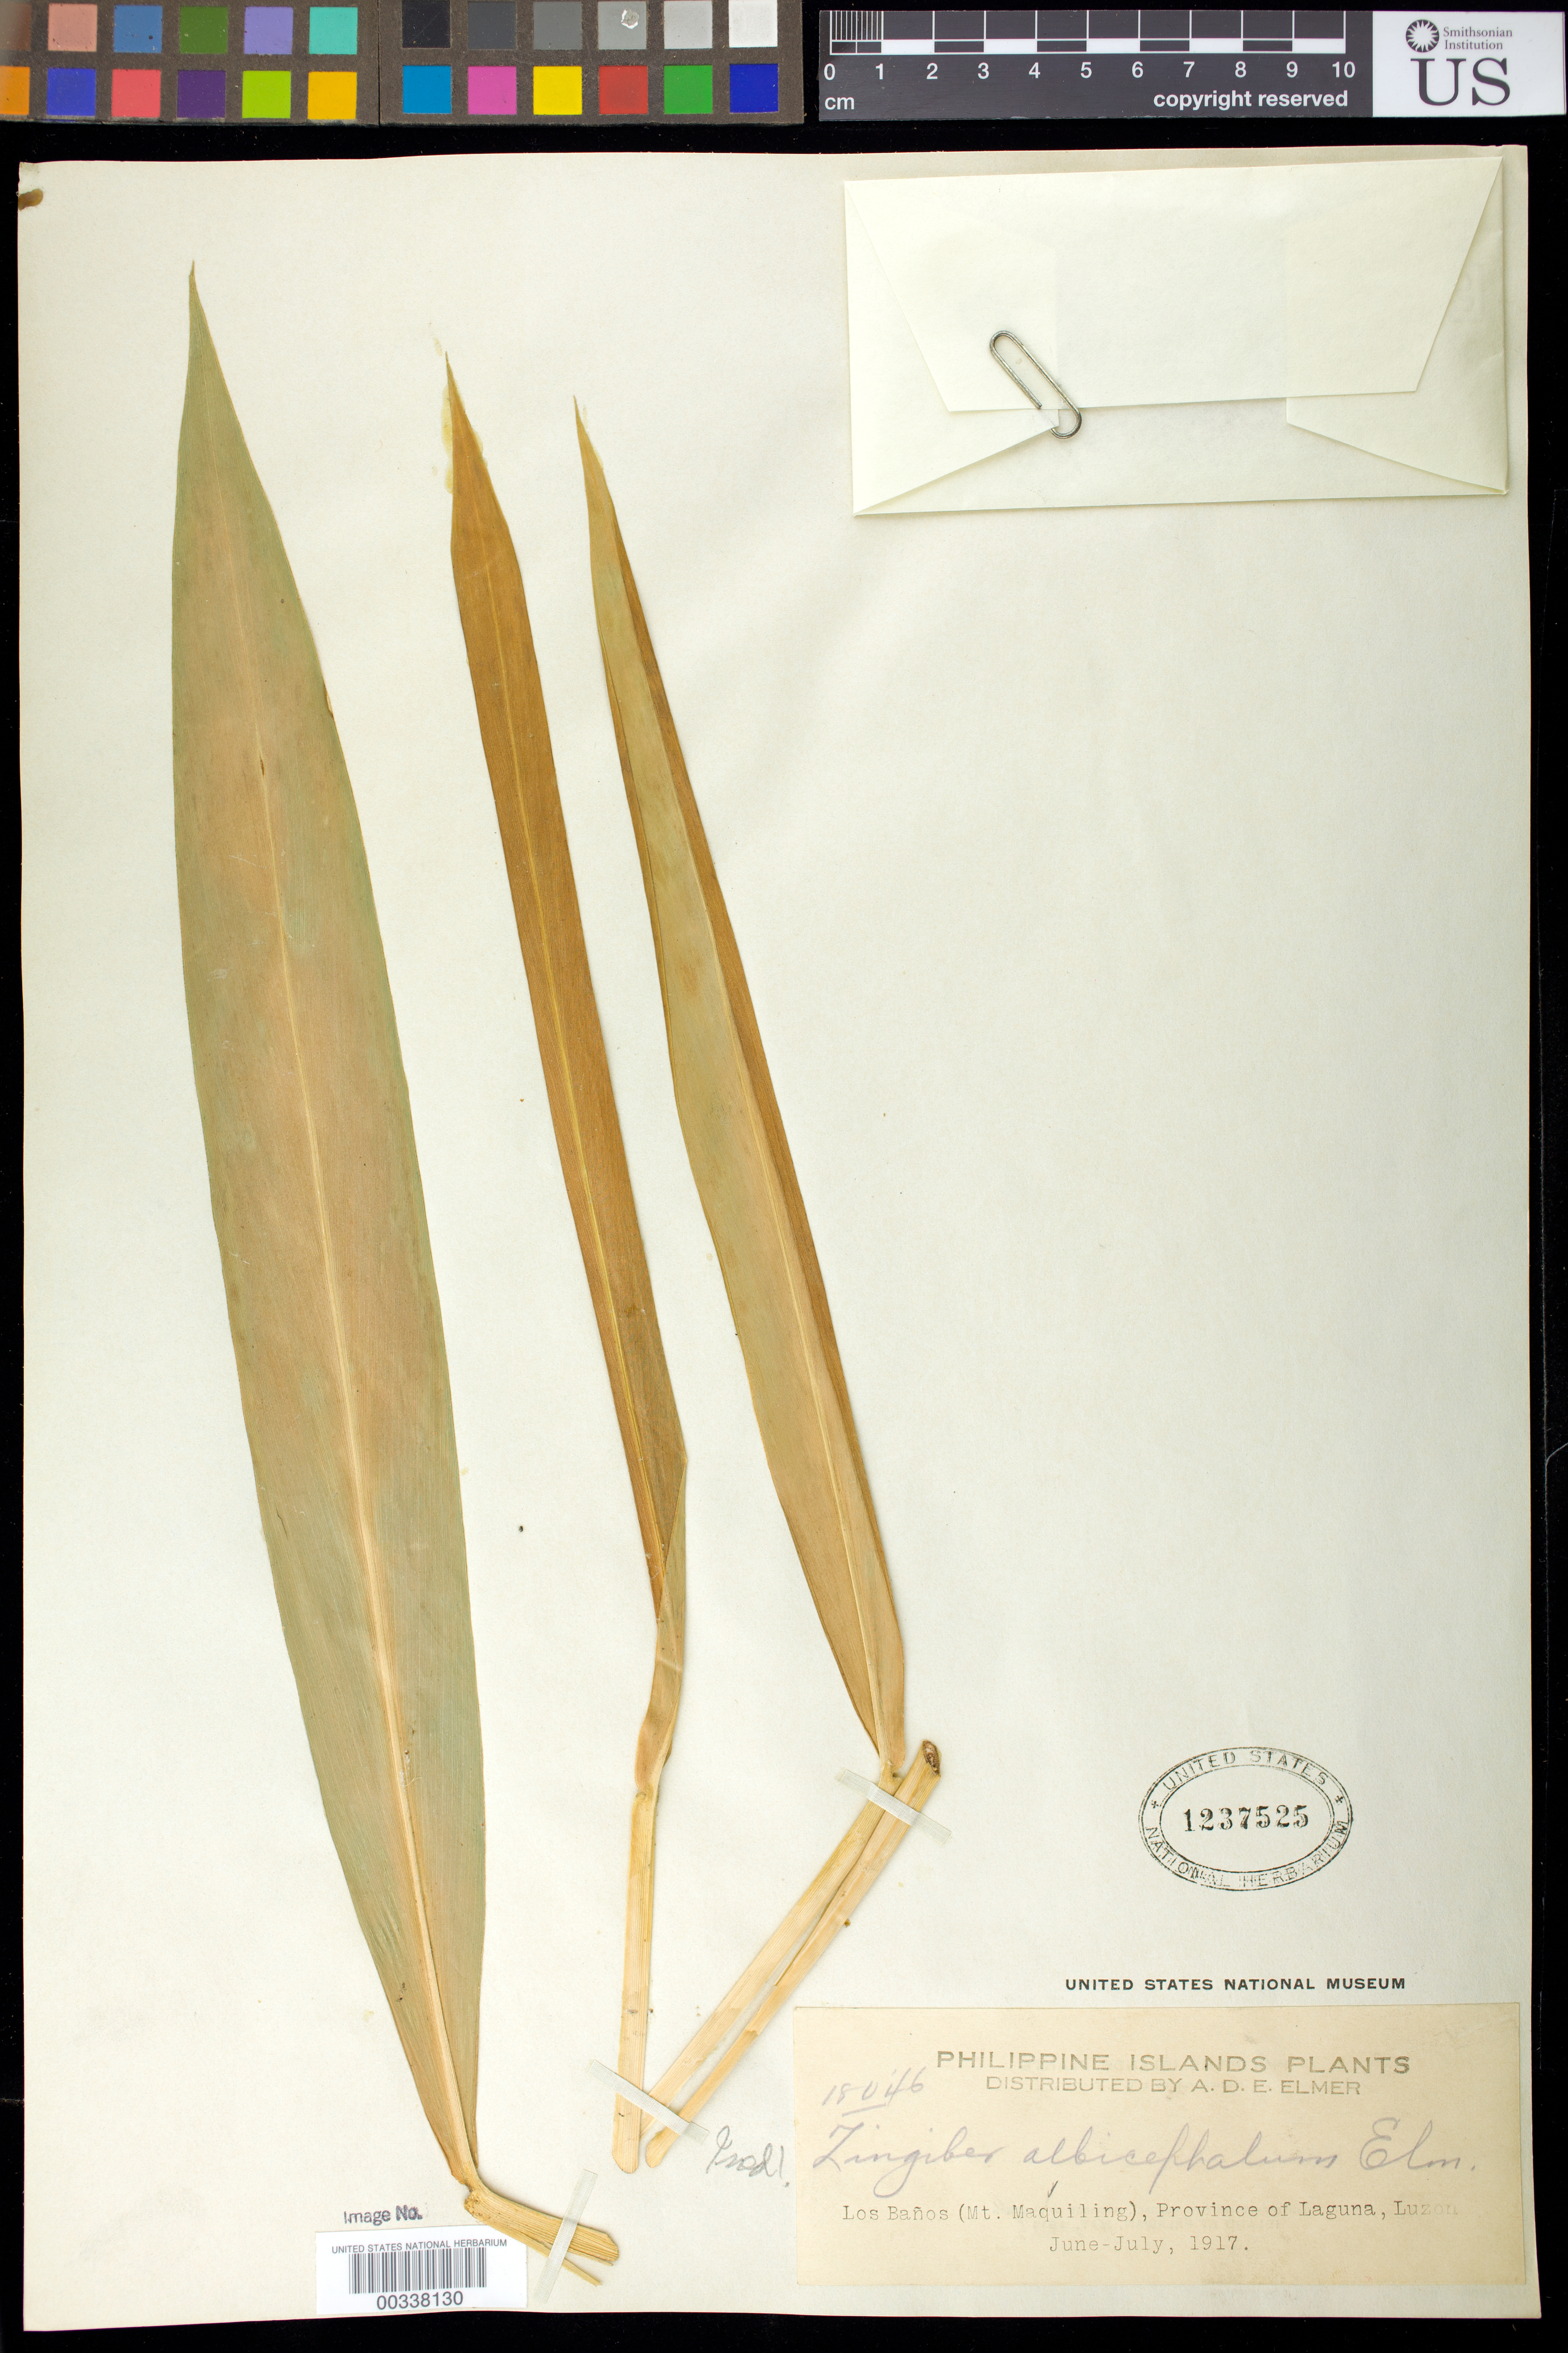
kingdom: Plantae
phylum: Tracheophyta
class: Liliopsida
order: Zingiberales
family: Zingiberaceae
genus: Zingiber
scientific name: Zingiber sp.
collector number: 18046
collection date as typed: Jun 1917 to -- Jul 1917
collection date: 1917-06/1917-07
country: Philippines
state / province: Calabarzon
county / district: Laguna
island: Luzon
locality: Los banos (mt maquiling)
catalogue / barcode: US 1237525